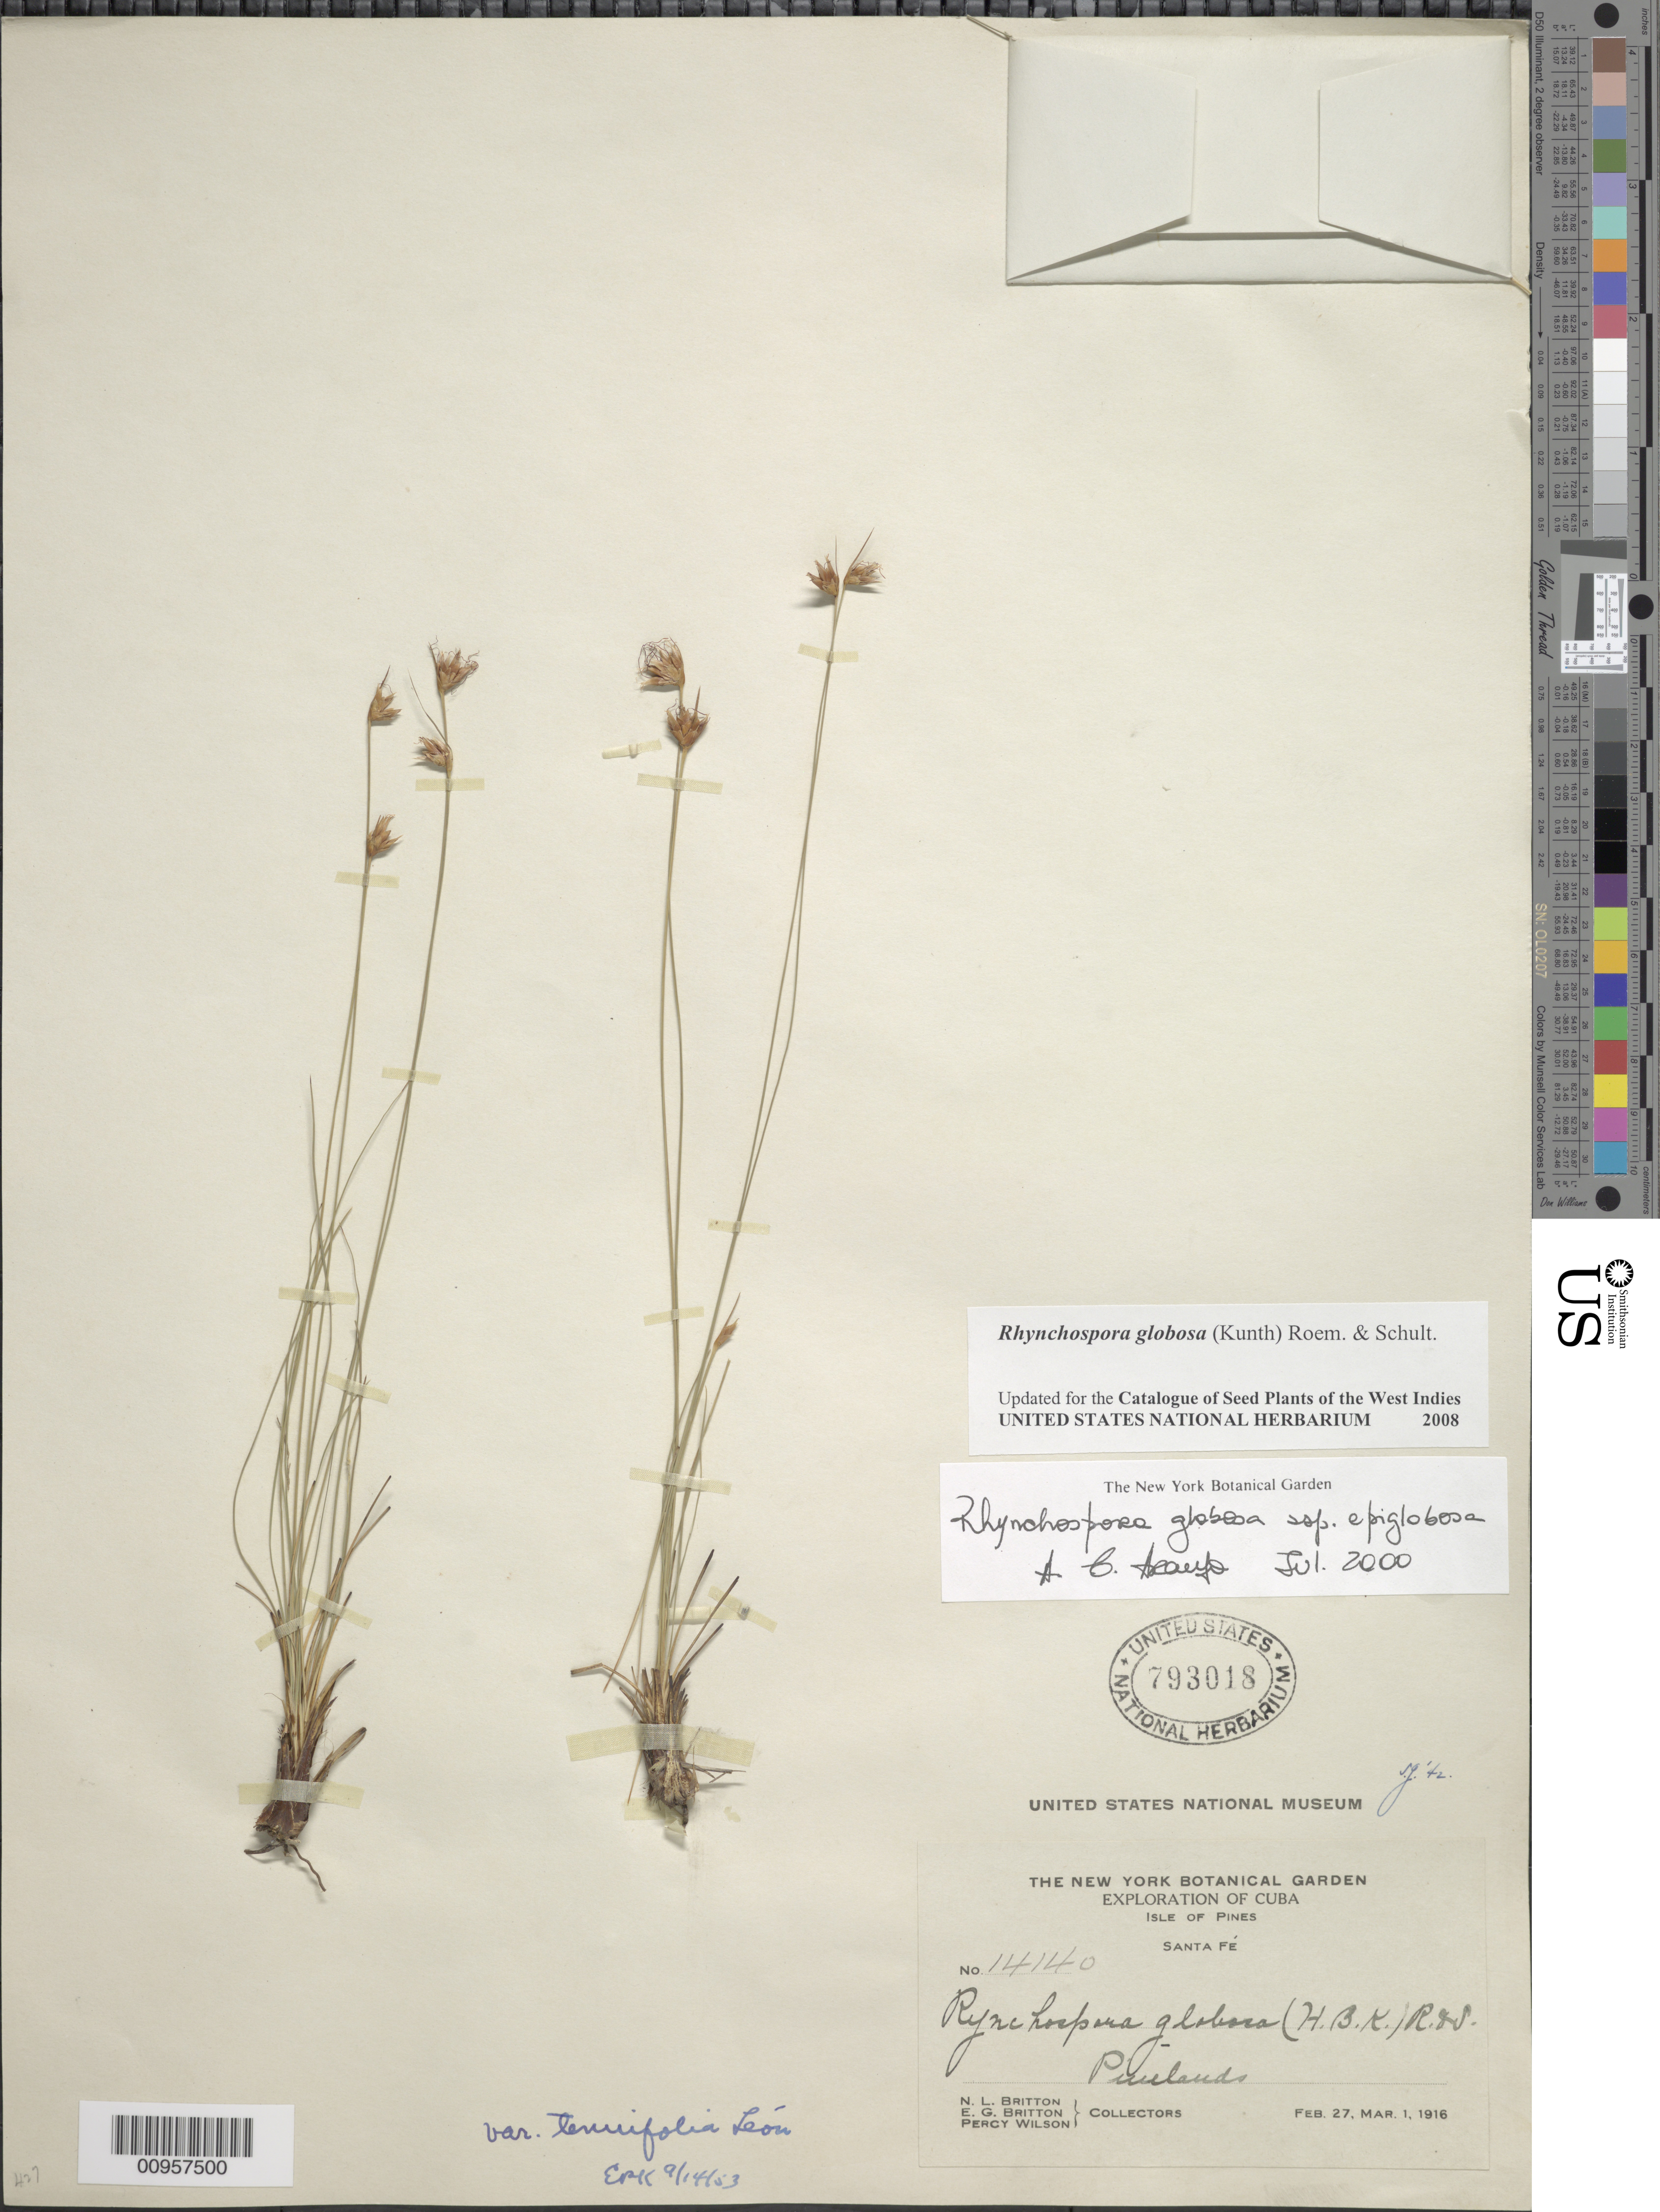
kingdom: Plantae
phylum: Tracheophyta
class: Liliopsida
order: Poales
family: Cyperaceae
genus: Rhynchospora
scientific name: Rhynchospora globosa var. globosa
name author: (Kunth) Roem. & Schult.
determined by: Strong, M. T., (US), Smithsonian Institution - National Museum of Natural History (UNITED STATES)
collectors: N. Britton, E. G. Britton & P. Wilson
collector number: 14140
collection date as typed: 27 Feb 1916 to 01 Mar 1916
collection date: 1916-02-27/1916-03-01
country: Cuba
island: Isla de la Juventud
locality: Isle of Pines, Santa Fé, pinelands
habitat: Pinelands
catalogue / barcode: US 793018